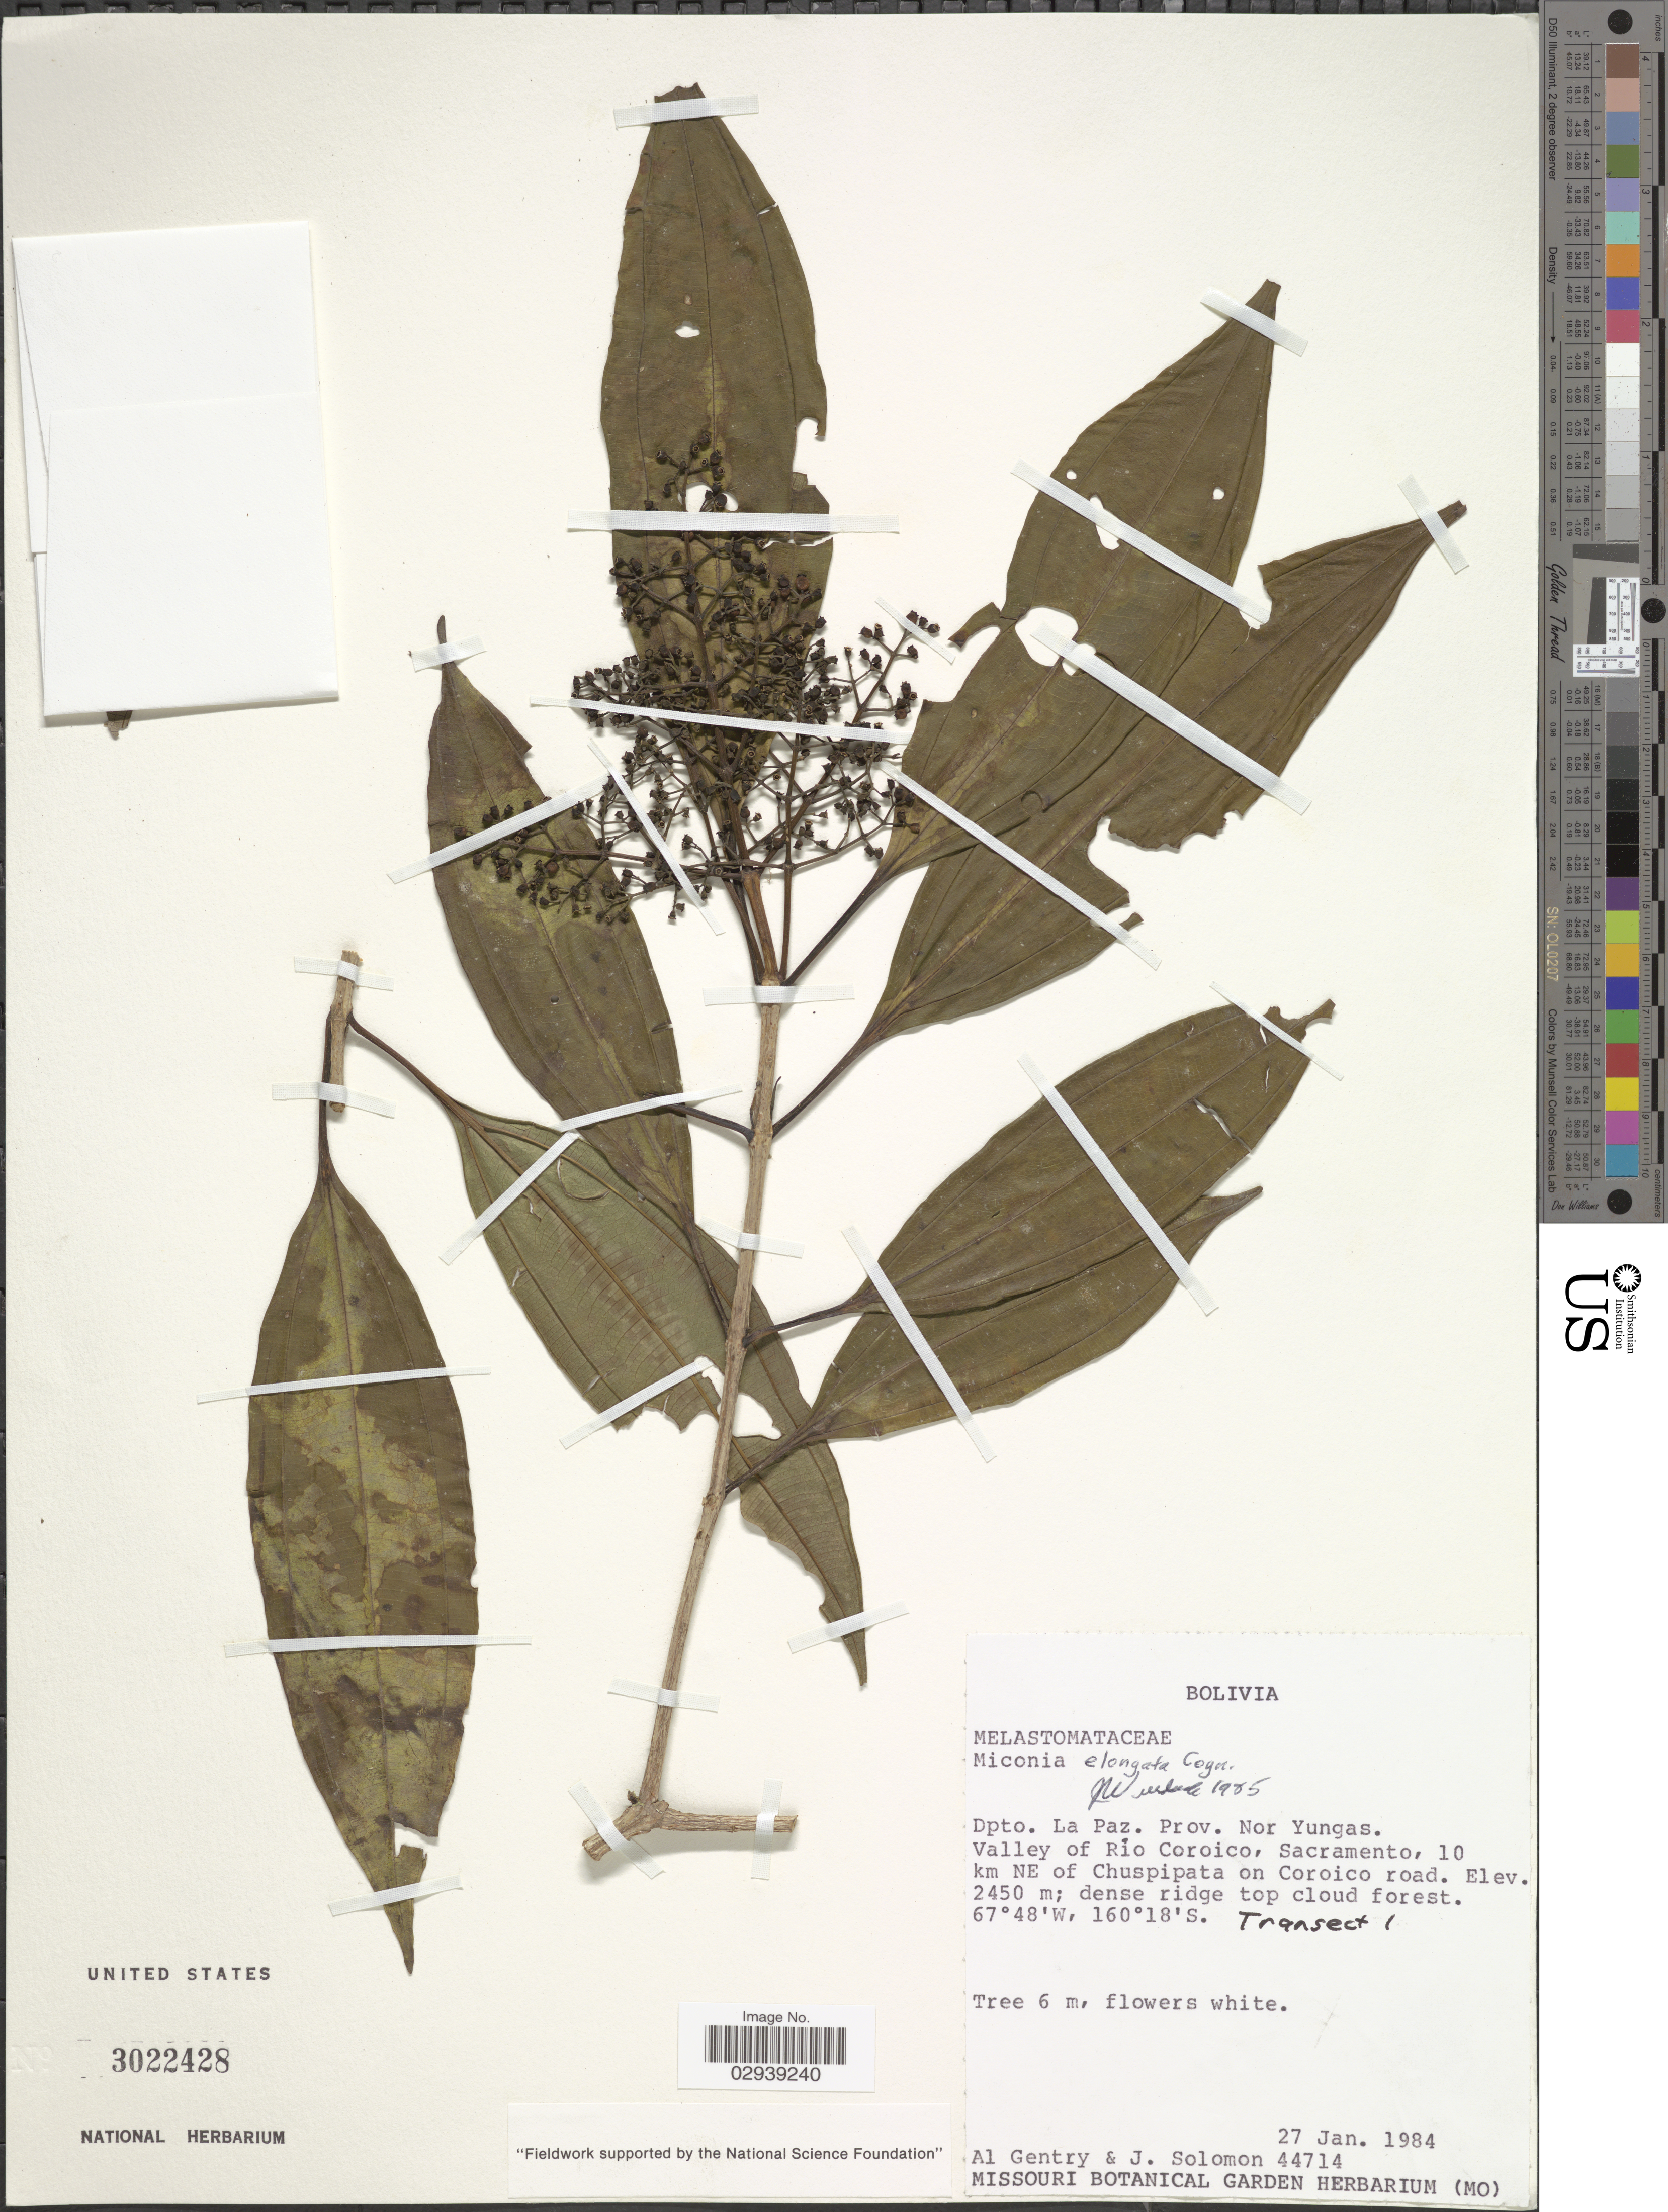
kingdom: Plantae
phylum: Tracheophyta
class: Magnoliopsida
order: Myrtales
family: Melastomataceae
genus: Miconia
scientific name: Miconia elongata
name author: Cogn.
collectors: A. H. Gentry & J. Solomon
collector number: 44714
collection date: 1984-01-27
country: Bolivia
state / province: La Paz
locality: Dpto. La Paz. Prov. Nor Yungas. Valley of Río Coroico, Sacramento, 10 km NE of Chuspipata on Coroico road.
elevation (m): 2450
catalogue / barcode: US 3022428